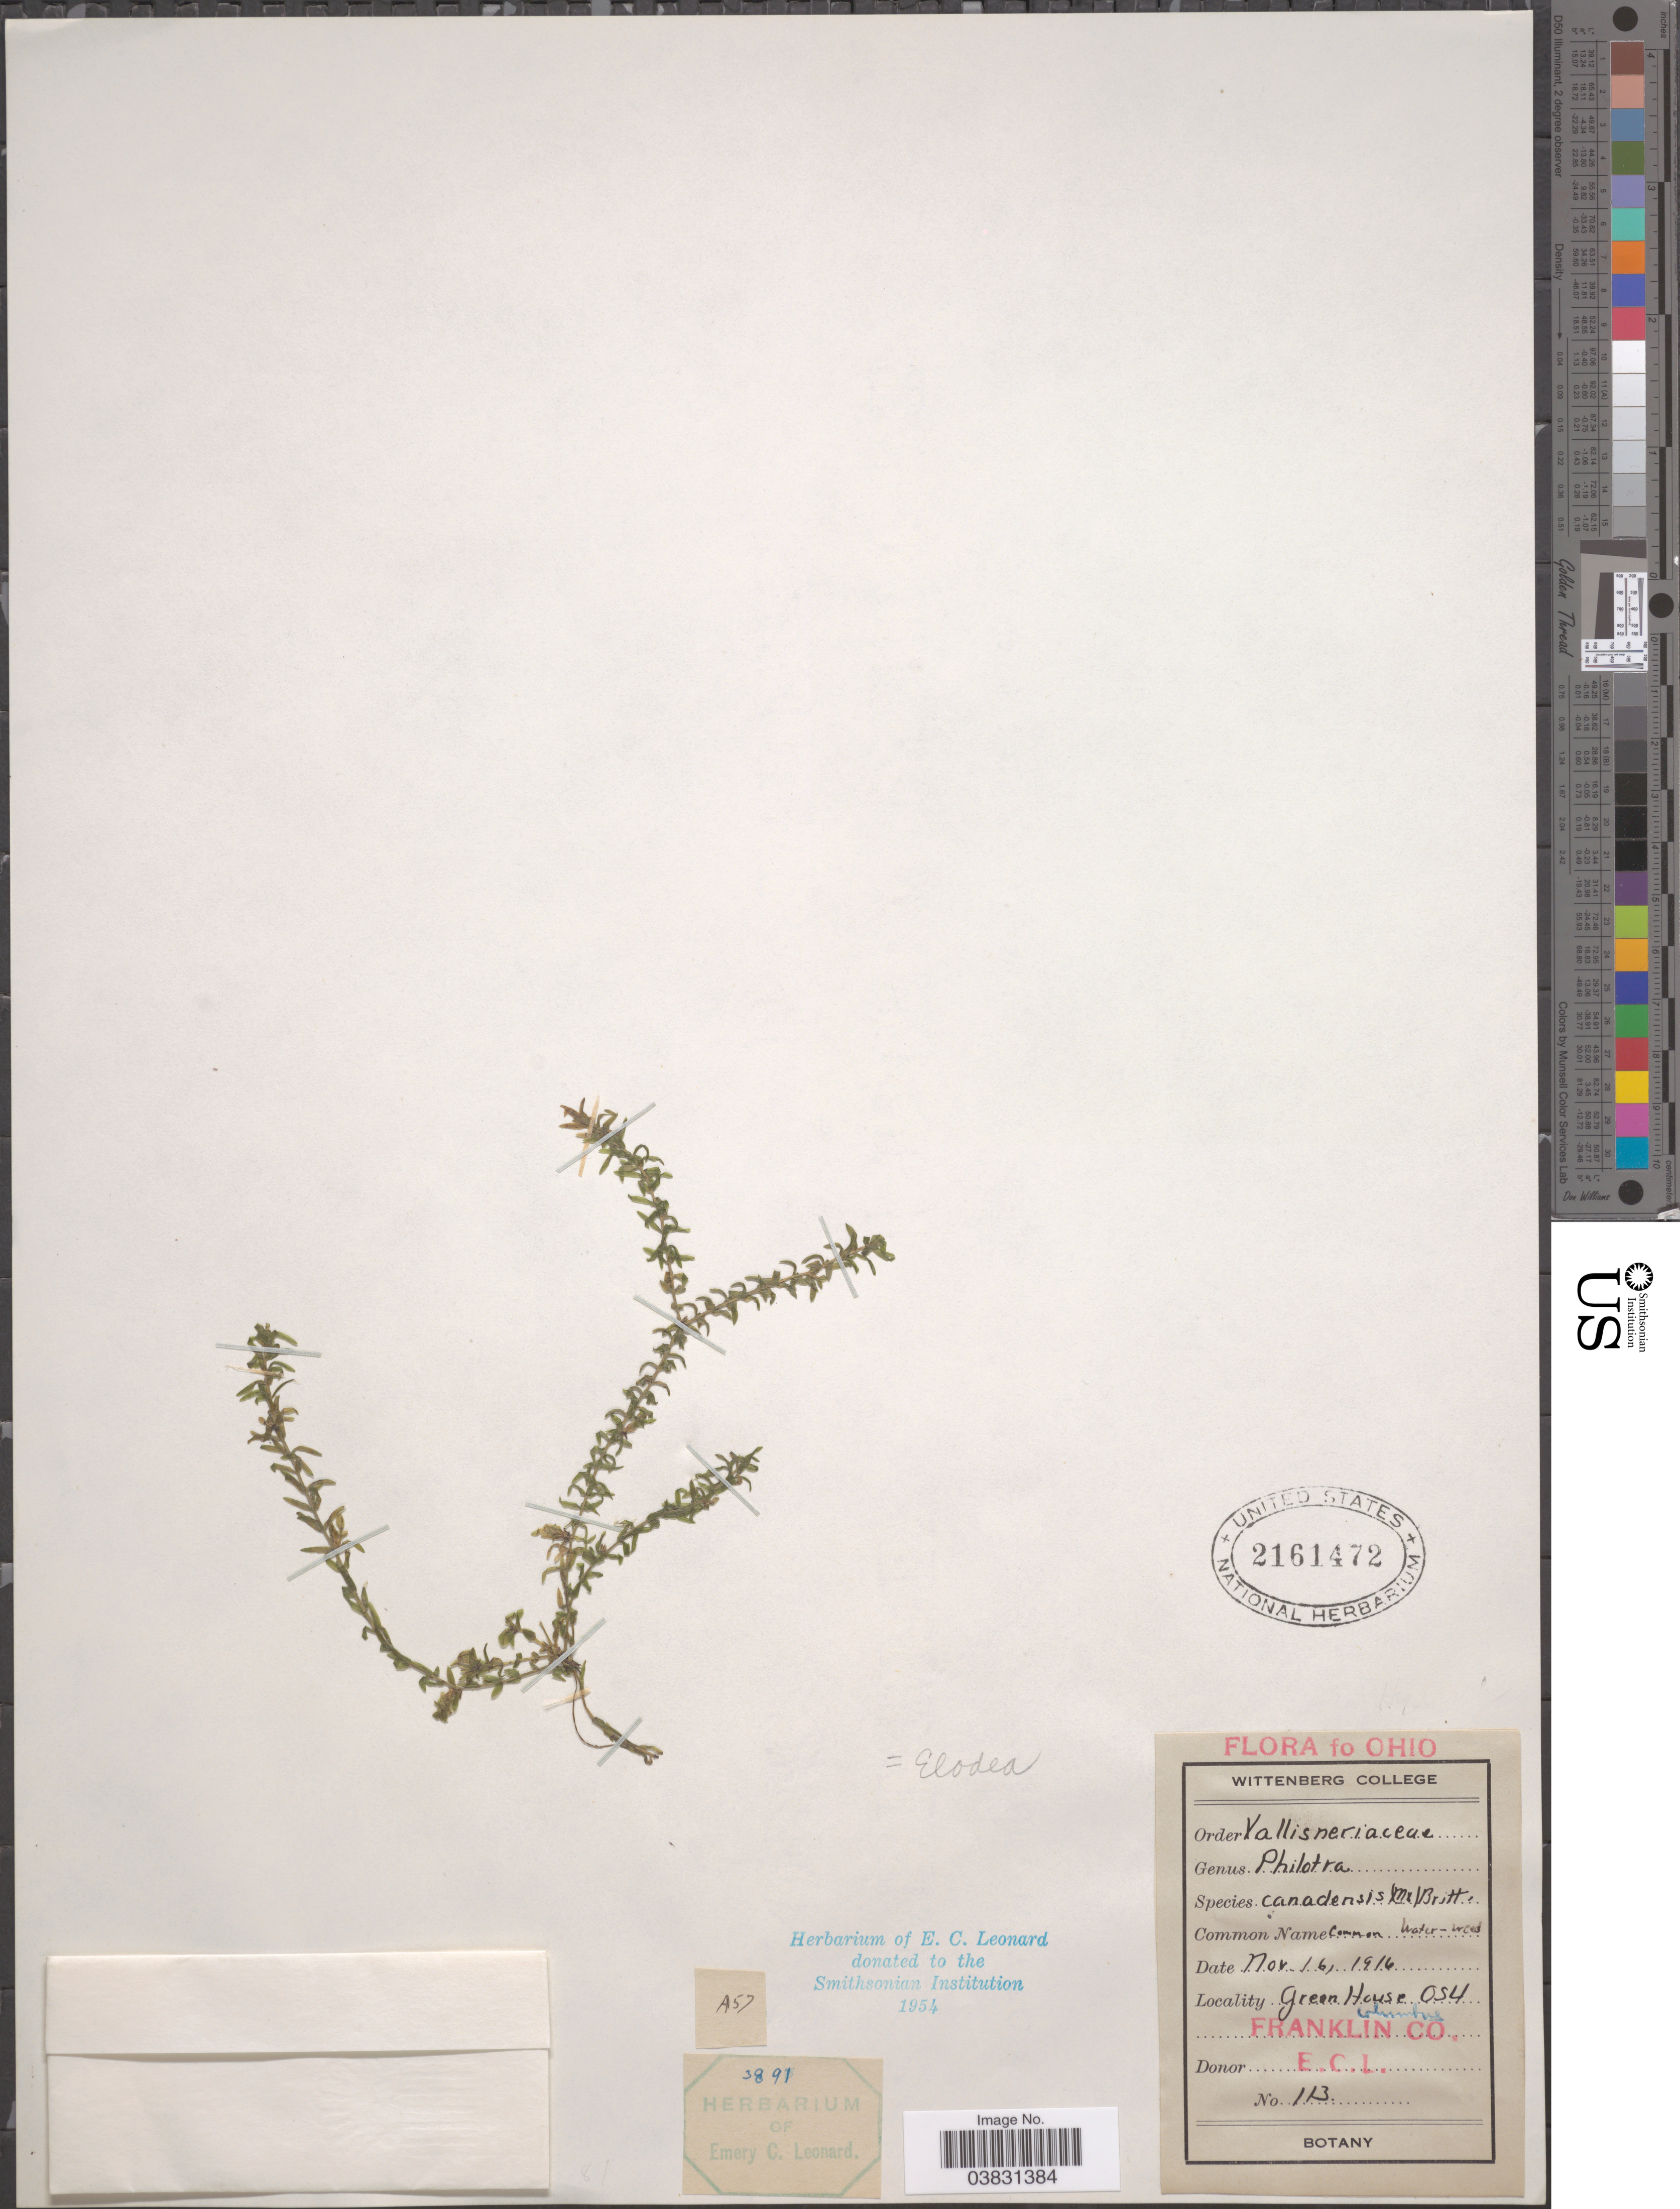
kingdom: Plantae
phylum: Tracheophyta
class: Liliopsida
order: Alismatales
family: Hydrocharitaceae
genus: Elodea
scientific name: Elodea canadensis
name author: Michx.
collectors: E. C. Leonard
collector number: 113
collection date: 1914-11-16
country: United States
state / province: Ohio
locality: Green House OSU. Columbus. Franklin Co.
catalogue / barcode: US 2161472